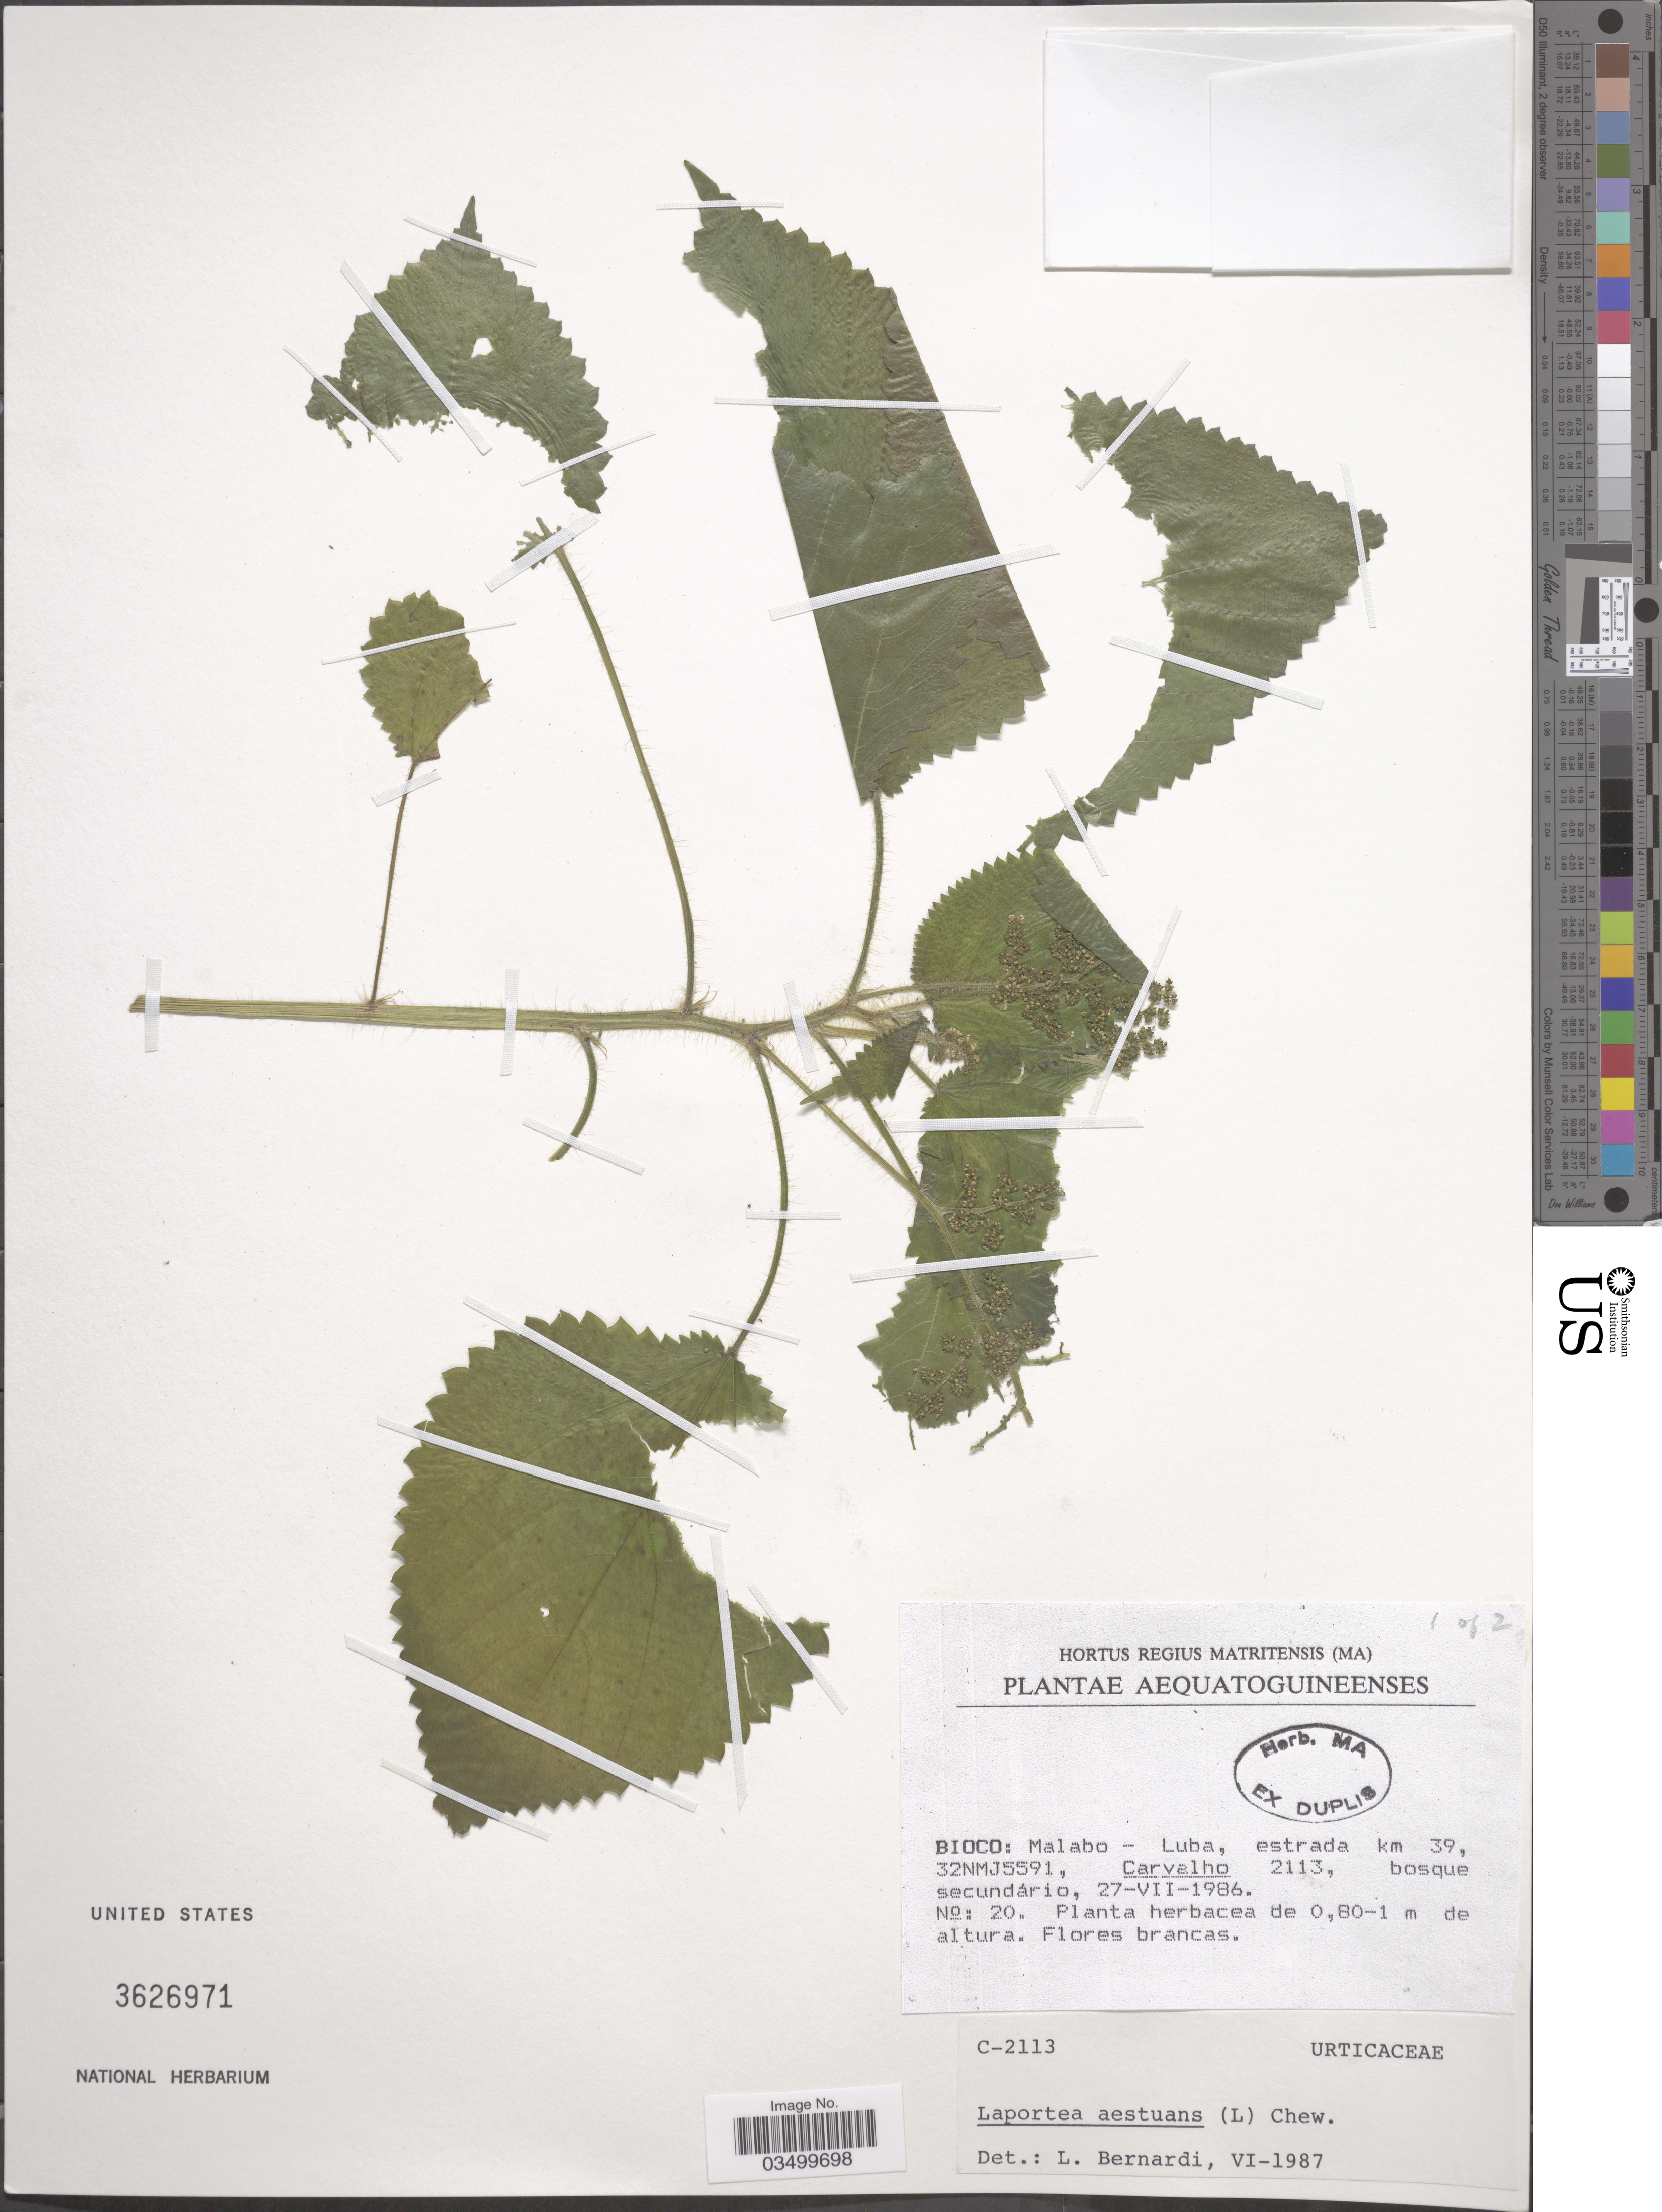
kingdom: Plantae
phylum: Tracheophyta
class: Magnoliopsida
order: Rosales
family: Urticaceae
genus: Laportea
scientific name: Laportea aestuans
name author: (L.) Chew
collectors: Carvalho, --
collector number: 2113/20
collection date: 1986-07-27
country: Equatorial Guinea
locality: Bioco: Malabo - Luba, estrada km 39, 32NMJ5591.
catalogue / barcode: US 3626971